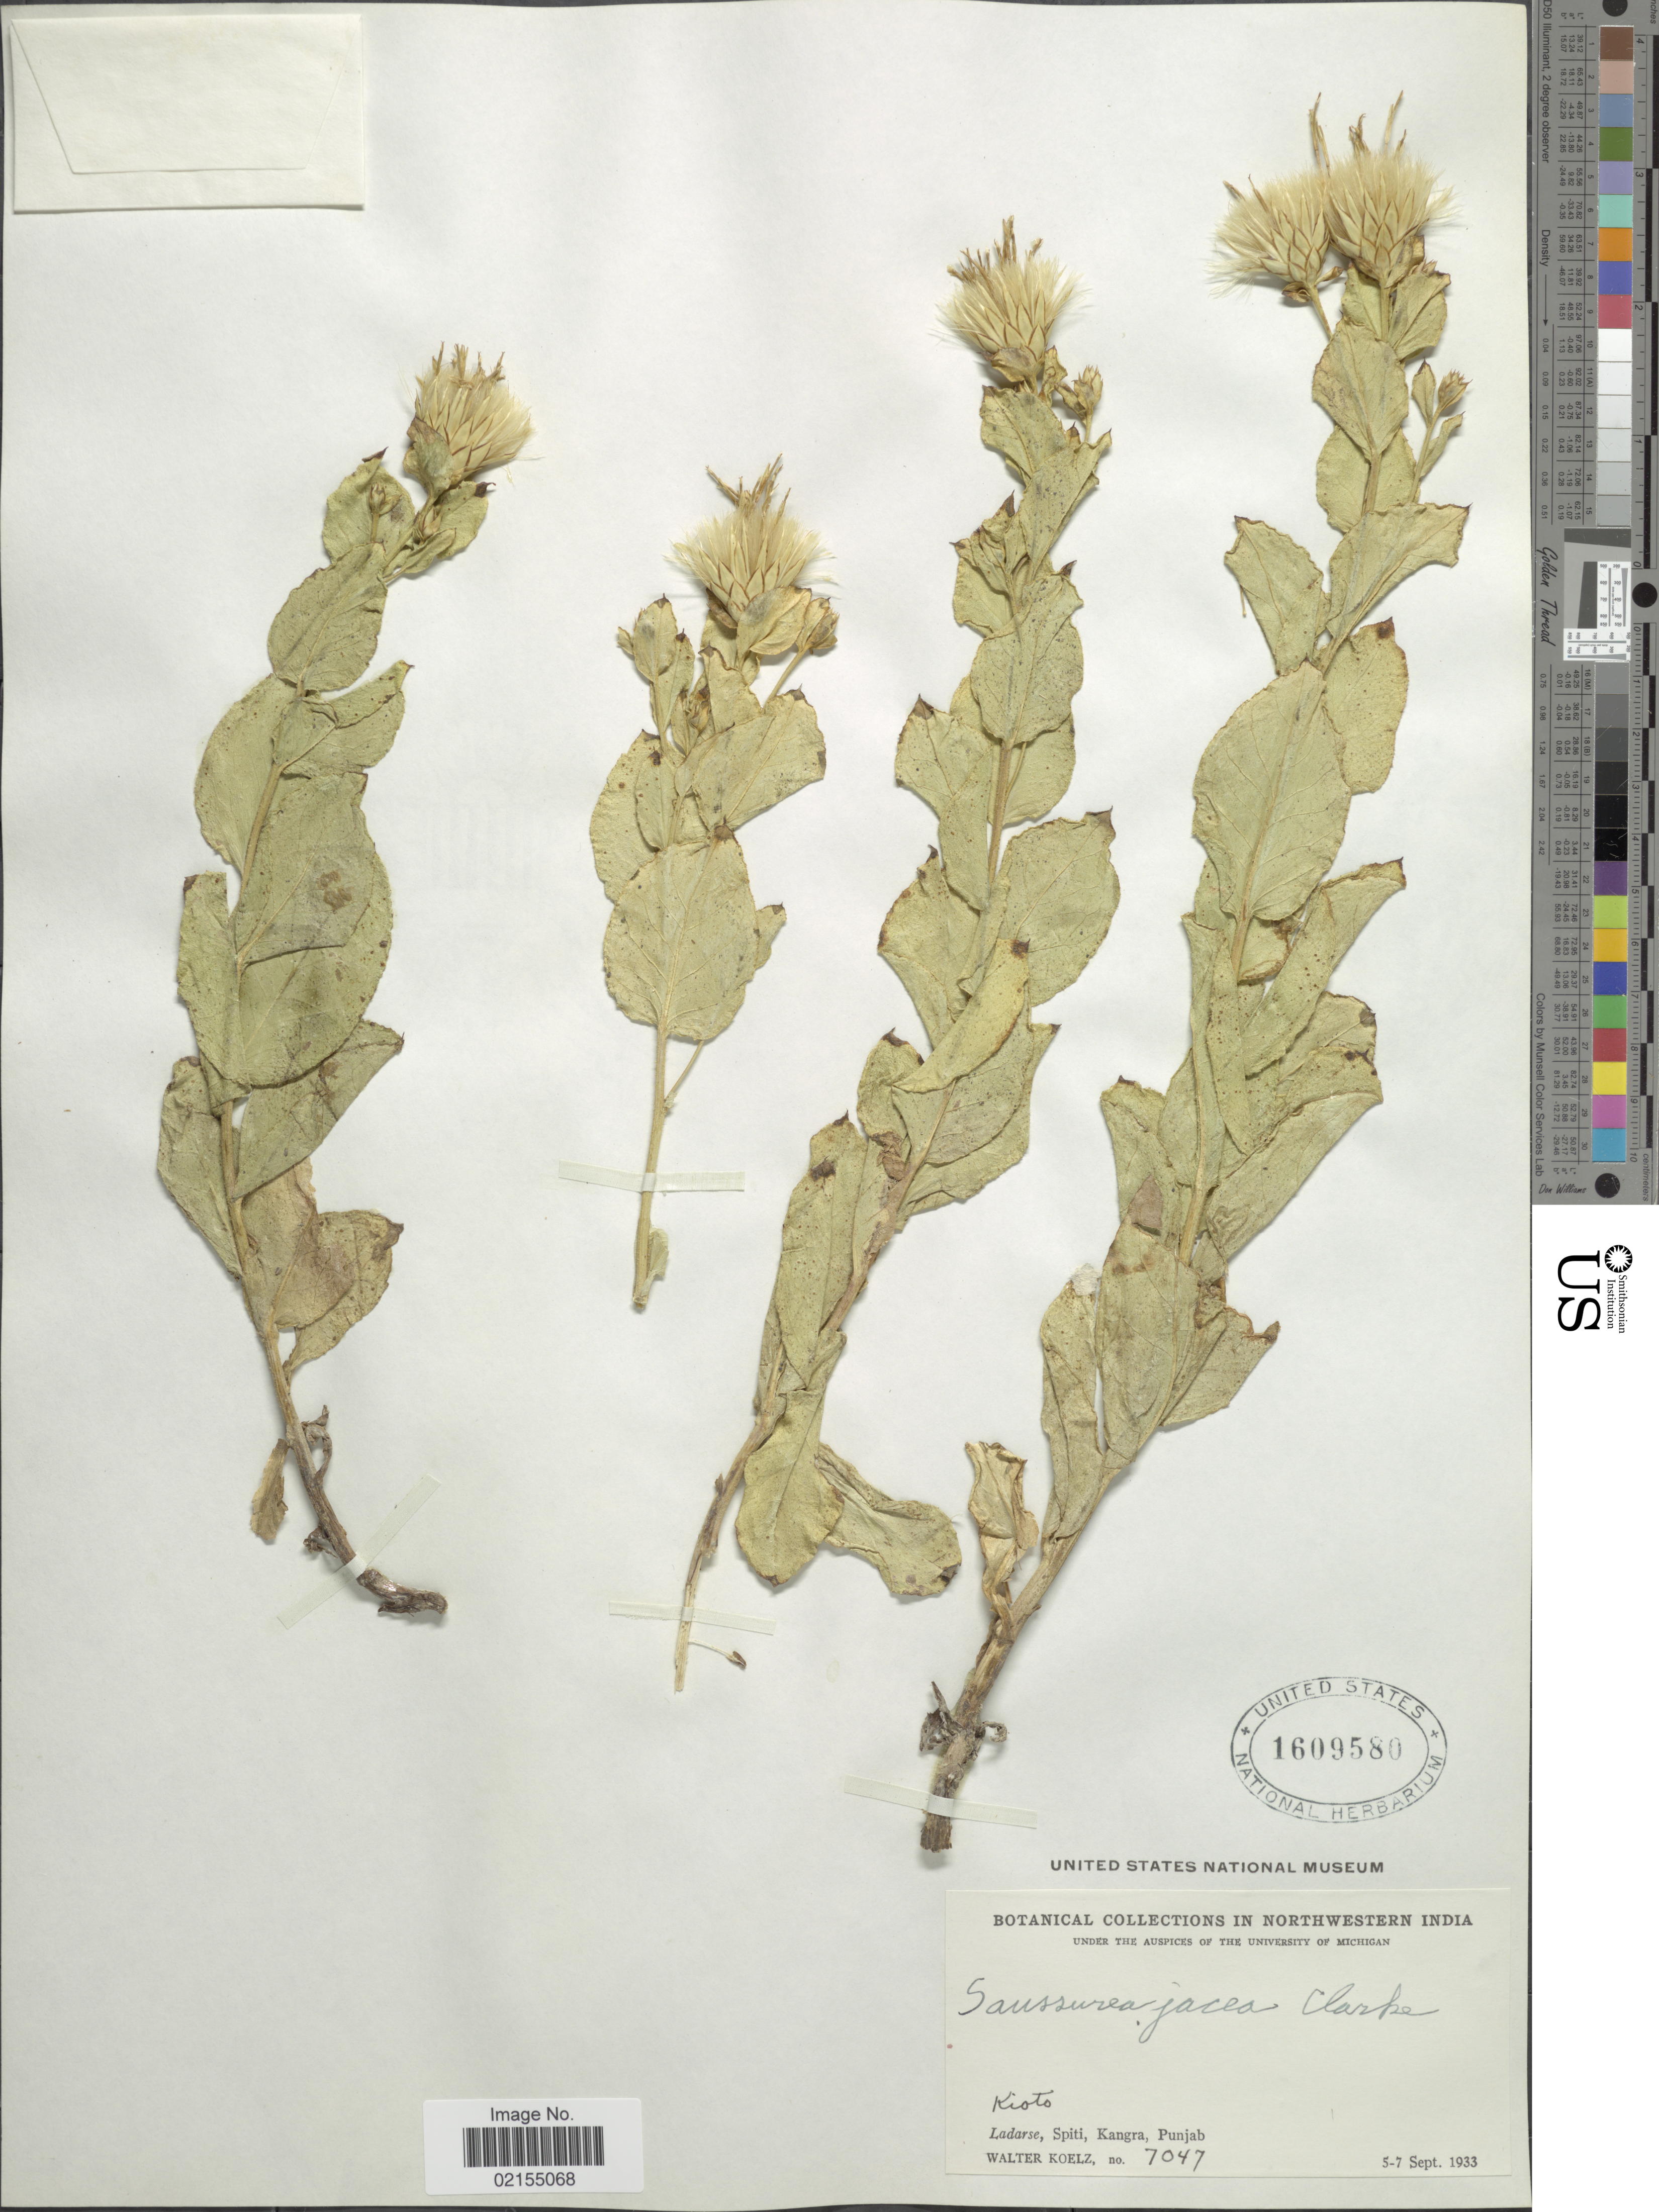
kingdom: Plantae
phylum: Tracheophyta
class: Magnoliopsida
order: Asterales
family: Asteraceae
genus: Saussurea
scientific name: Saussurea jacea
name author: (Klotzsch) C.B. Clarke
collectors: W. N. Koelz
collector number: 7047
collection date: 1933-09-05/1933-09-07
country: India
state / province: Himachal Pradesh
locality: In Northwestern India, Kioto, Ladarse, Spiti, Kangra, Punjab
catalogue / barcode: US 1609580